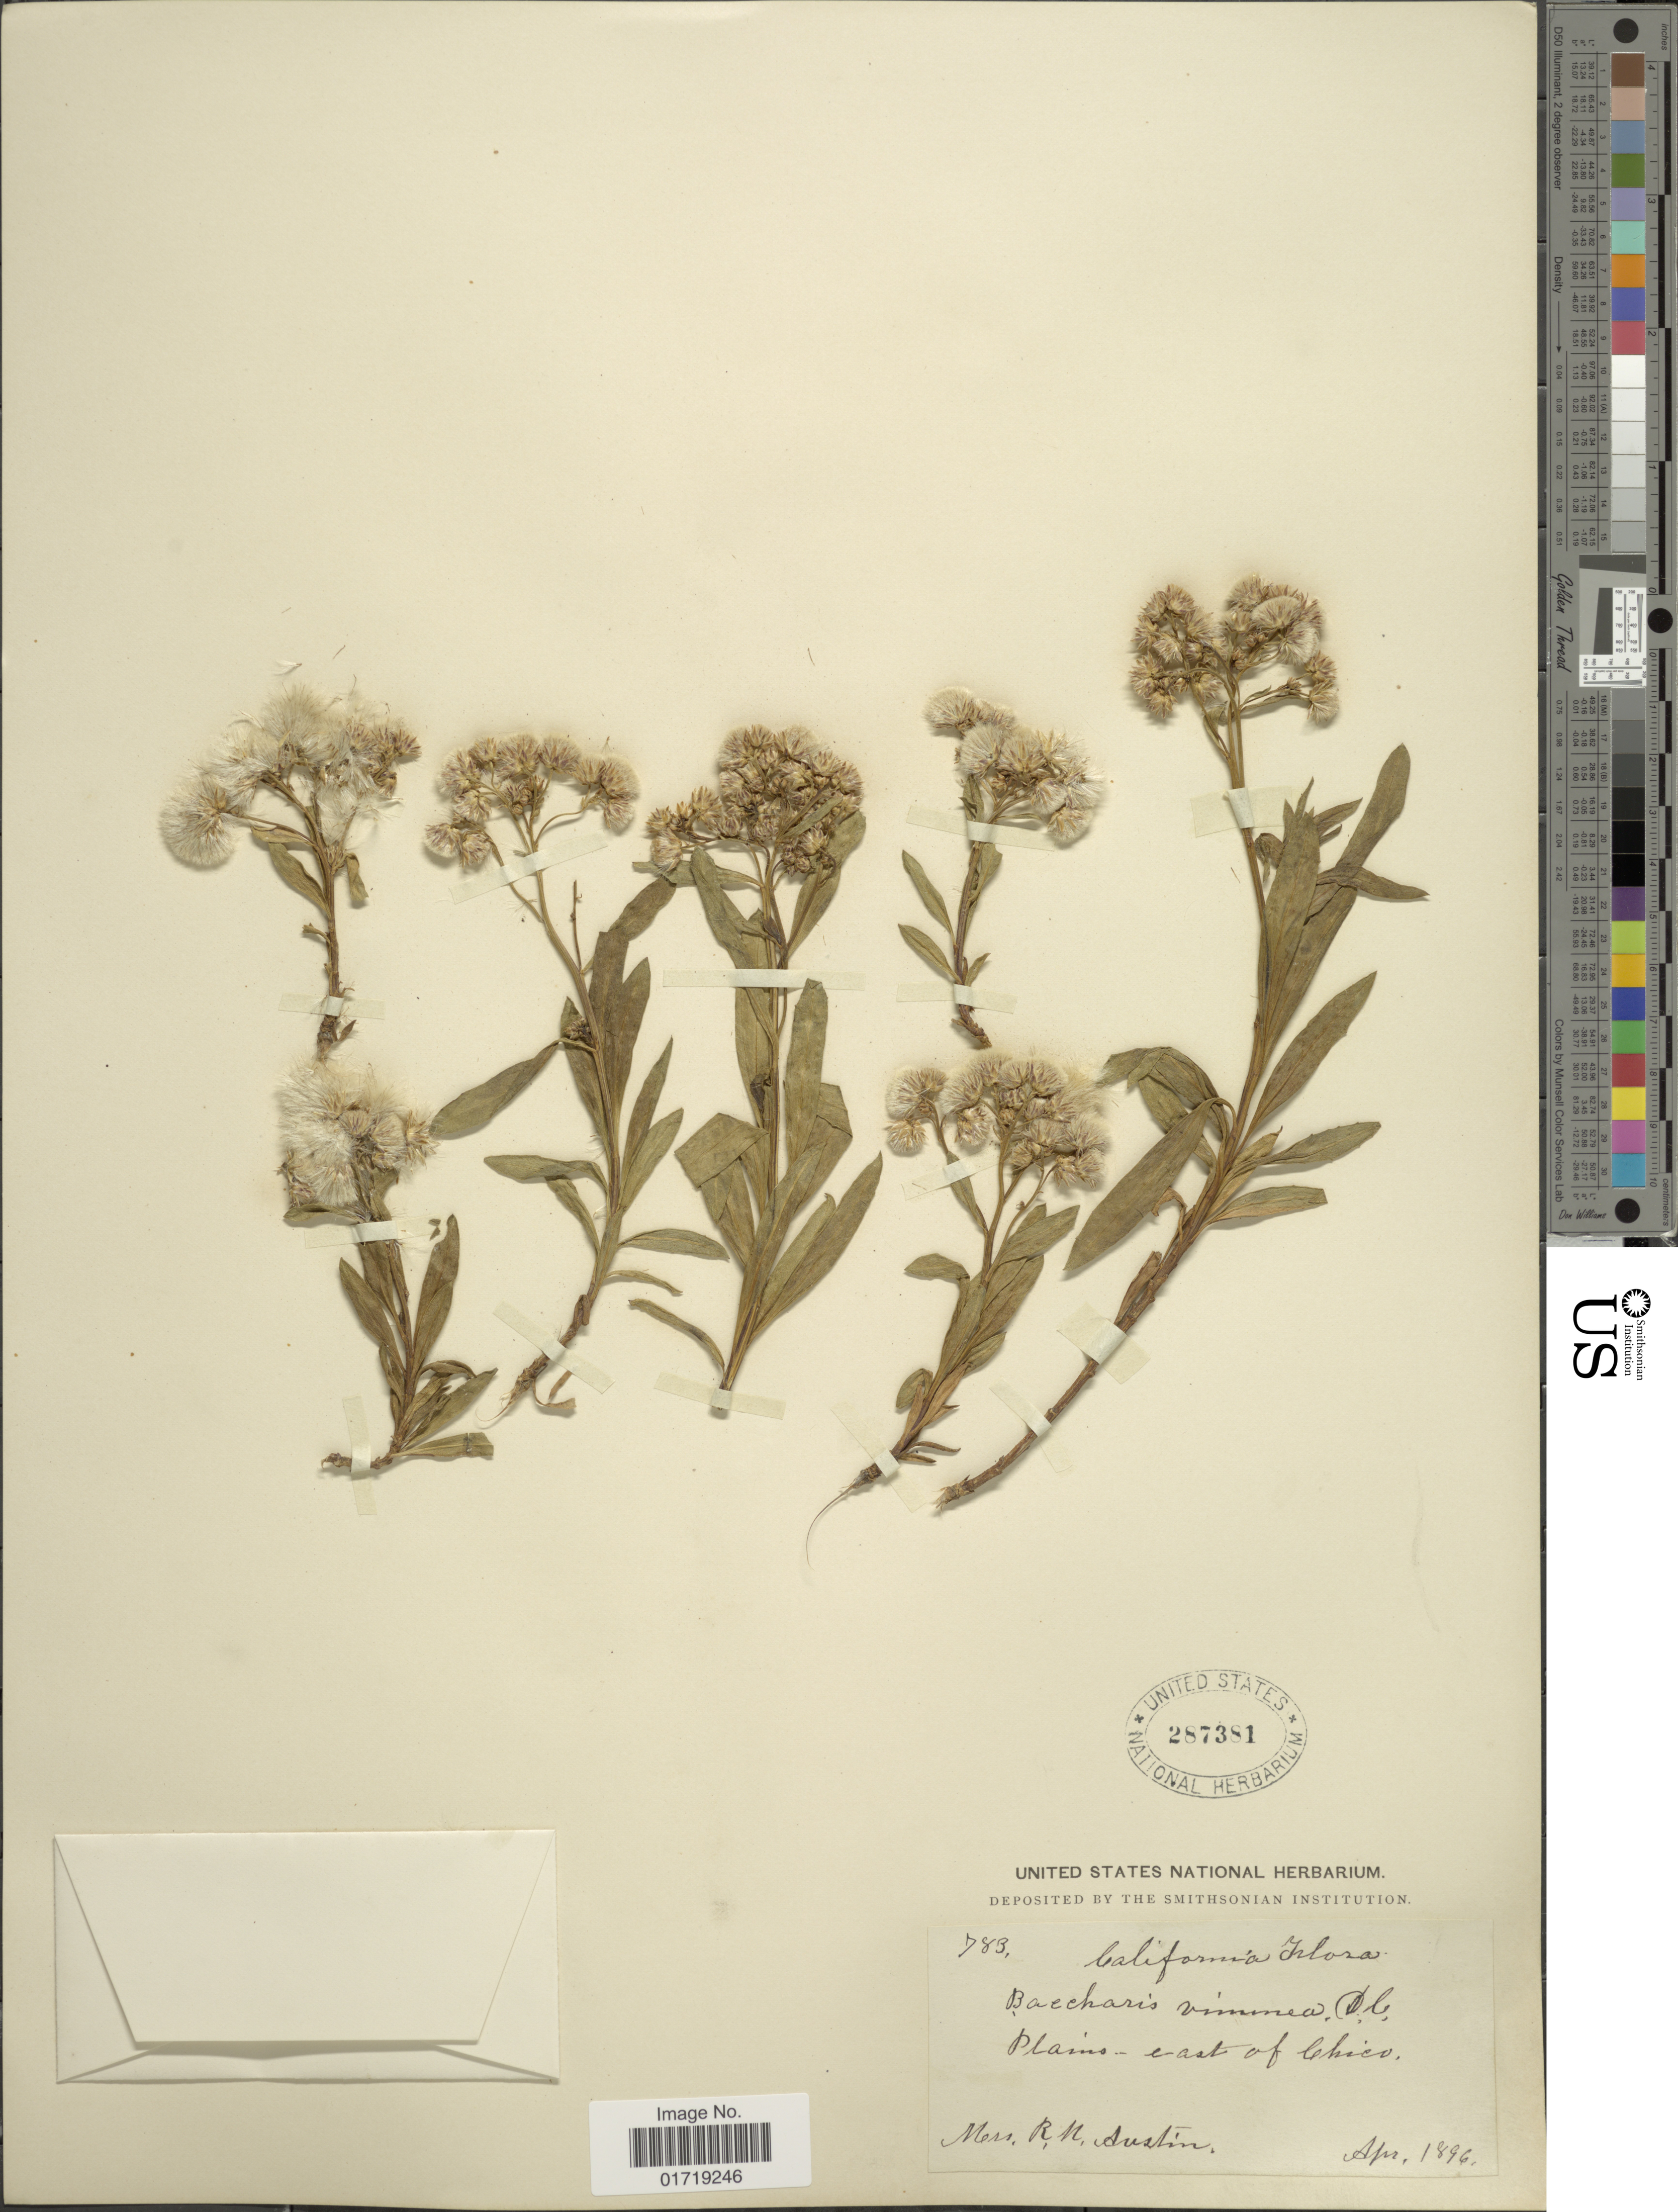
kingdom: Plantae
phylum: Tracheophyta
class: Magnoliopsida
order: Asterales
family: Asteraceae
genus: Baccharis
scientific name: Baccharis viminea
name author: DC.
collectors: R. Austin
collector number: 783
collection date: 1896-04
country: United States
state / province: California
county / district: Butte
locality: Plains east of Chico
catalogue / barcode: US 287381